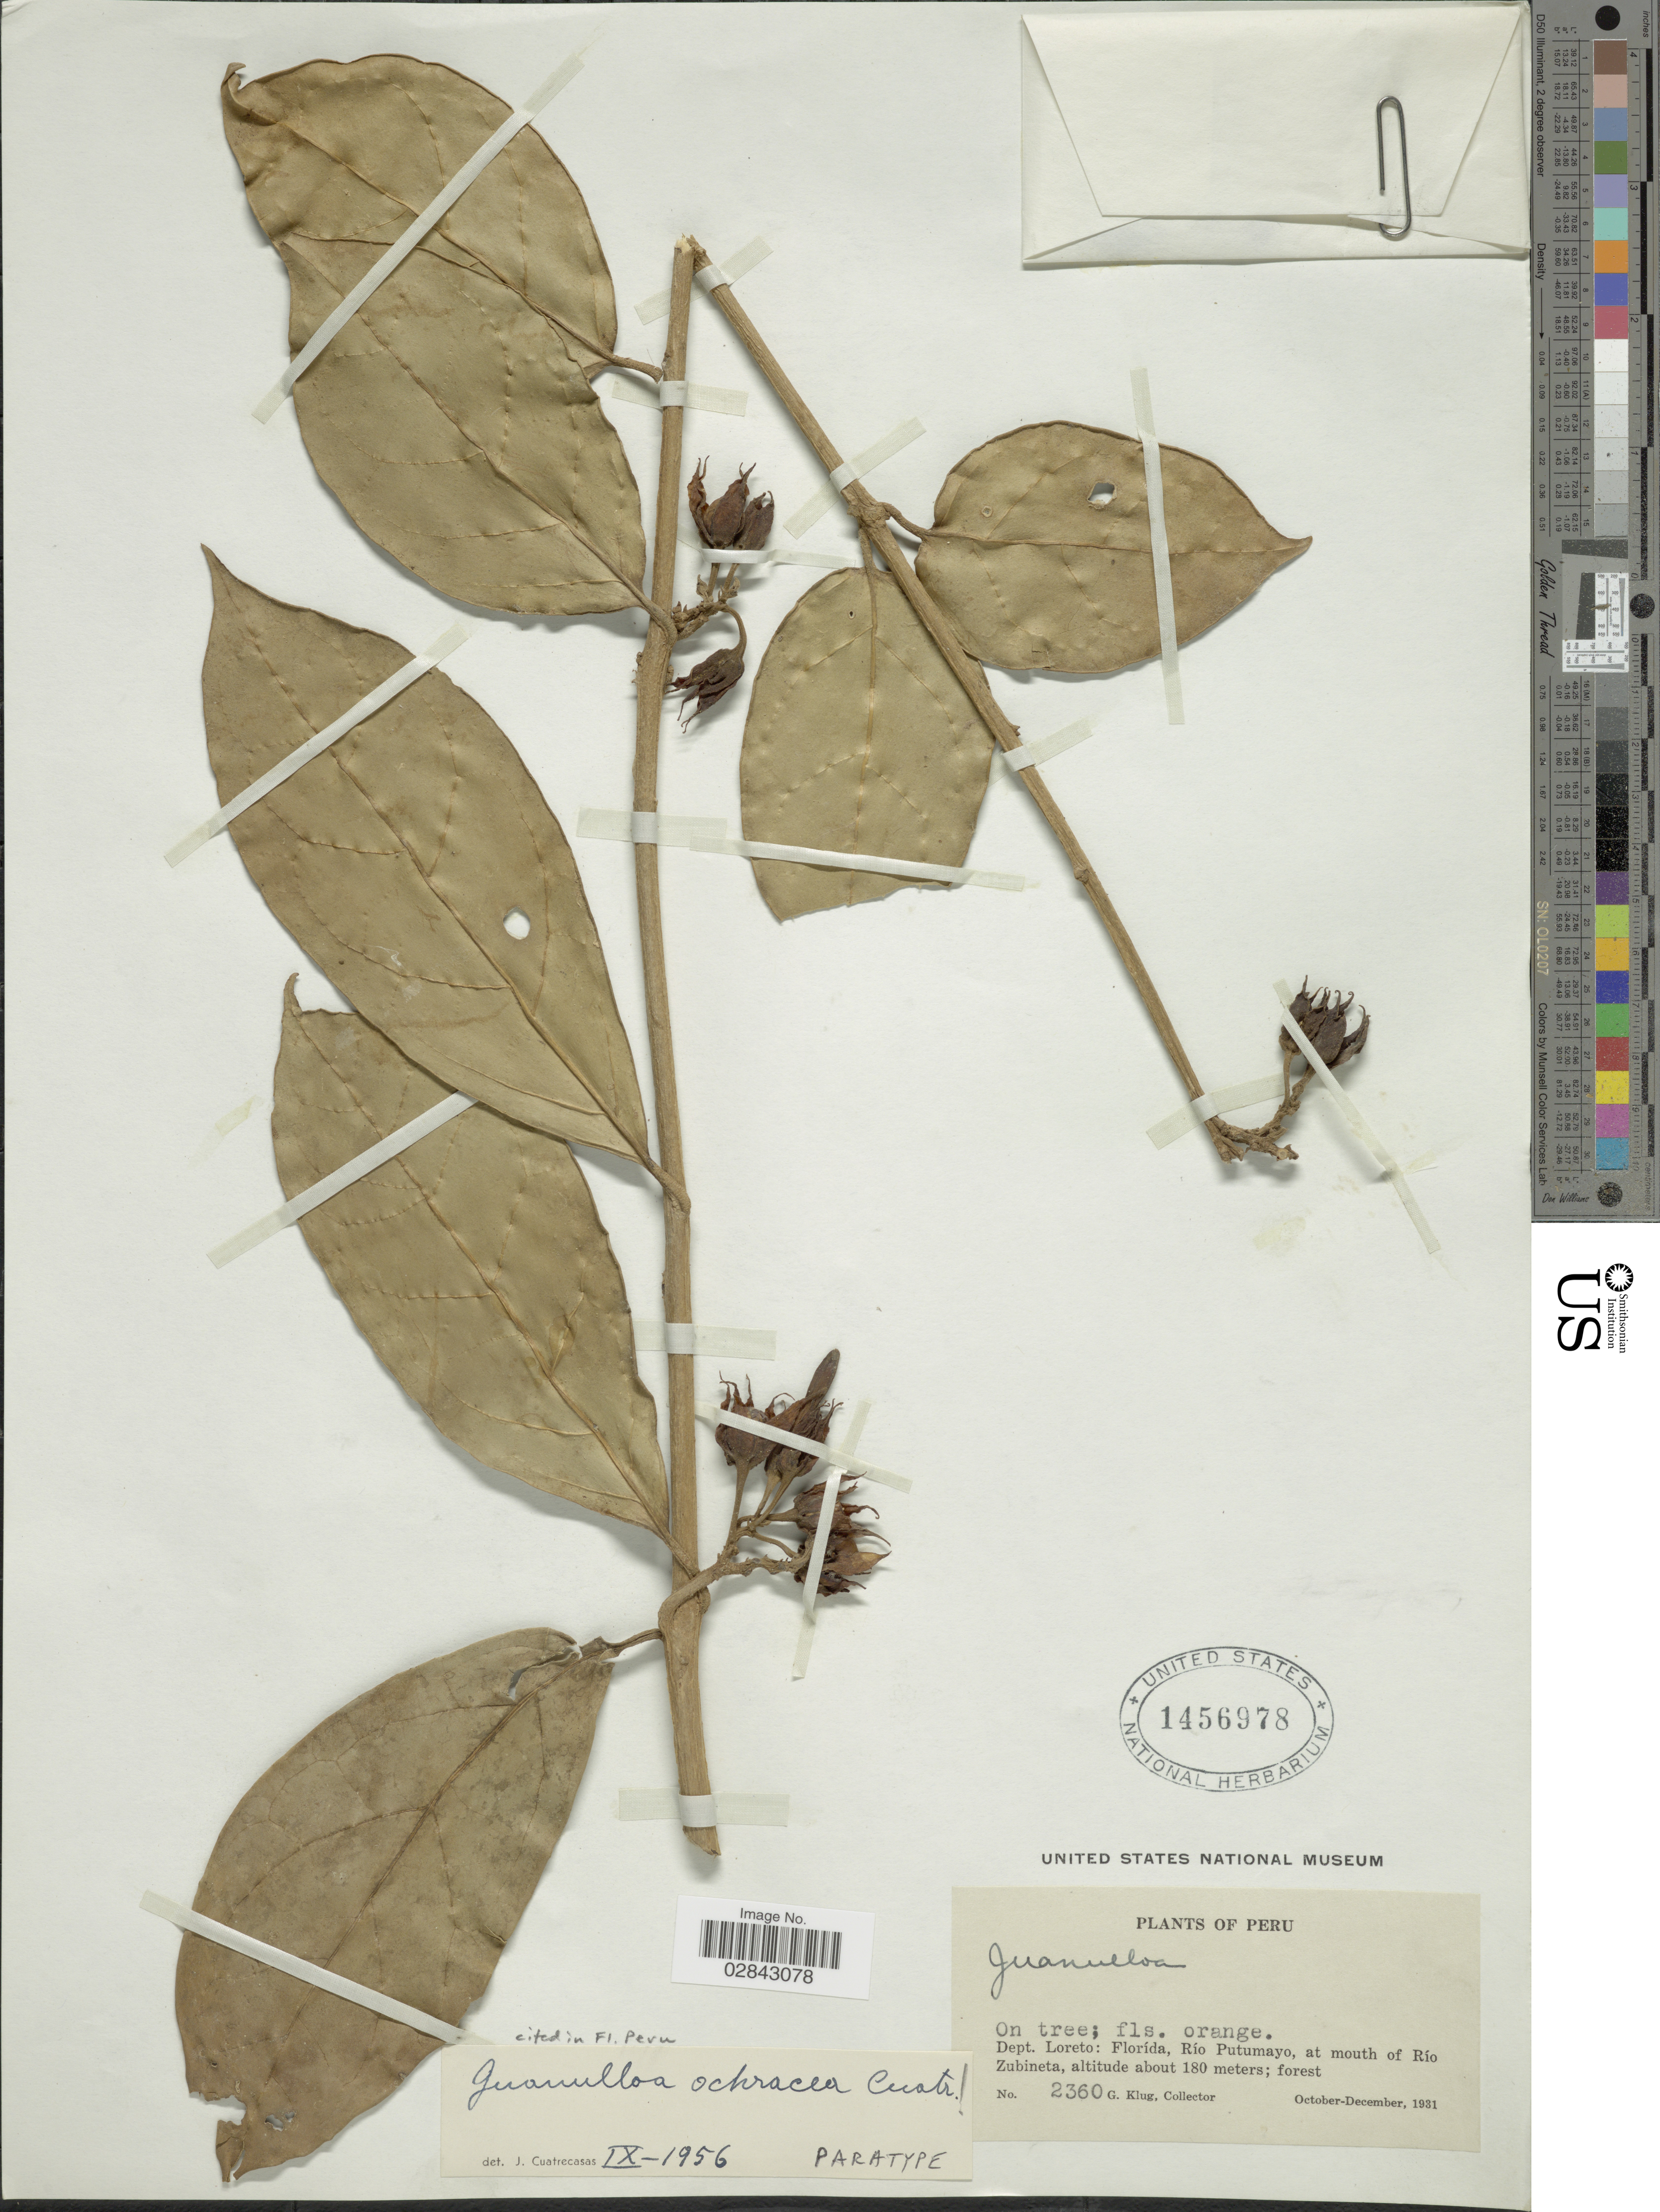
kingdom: Plantae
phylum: Tracheophyta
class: Magnoliopsida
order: Solanales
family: Solanaceae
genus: Juanulloa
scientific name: Juanulloa ochracea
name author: Cuatrec.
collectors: G. Klug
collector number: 2360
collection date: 1931-10/1931-12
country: Peru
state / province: Loreto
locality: Dept. Loreto: Florída, Río Putumayo, at mouth of Río Zubineta.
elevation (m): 180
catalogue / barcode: US 1456978